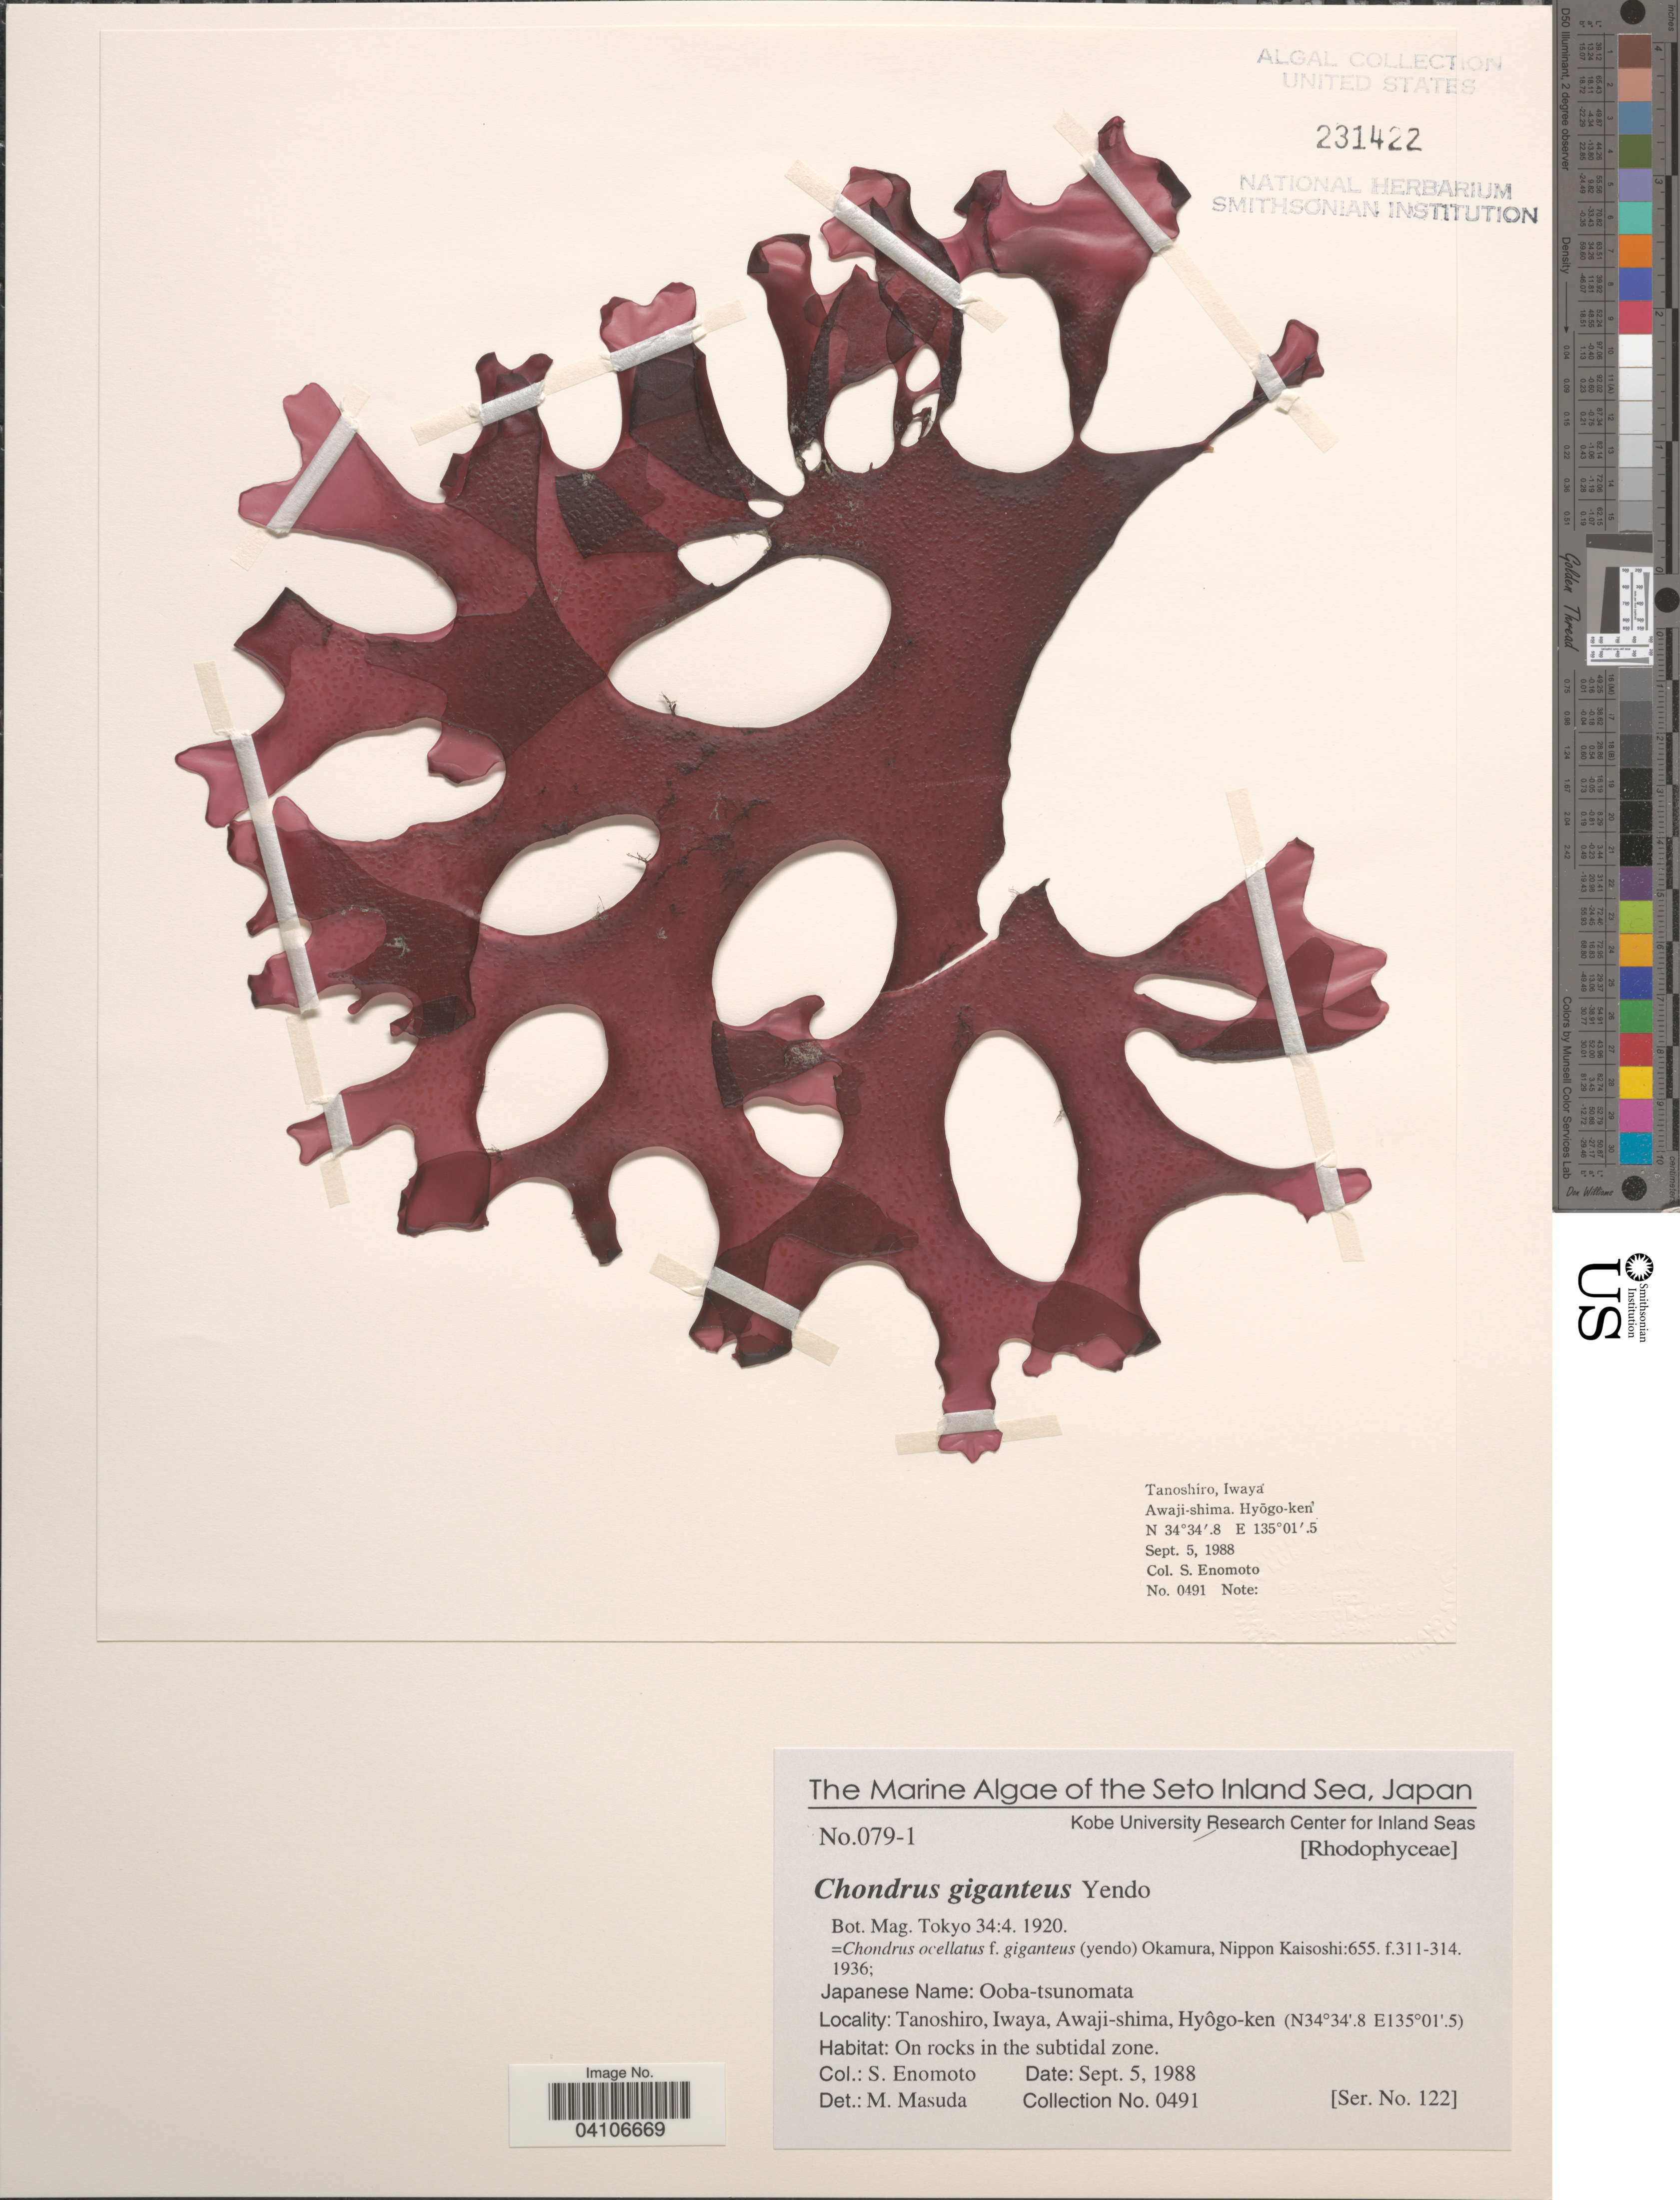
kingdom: Plantae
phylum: Rhodophyta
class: Florideophyceae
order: Gigartinales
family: Gigartinaceae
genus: Chondrus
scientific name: Chondrus giganteus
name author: Yendo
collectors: S. Enomoto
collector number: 0491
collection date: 1988-09-05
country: Japan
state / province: Hyogo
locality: The Seto Inland Sea. Tanoshiro, Iwaya, Awaji-shima, Hyôgo-ken.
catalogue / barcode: US 231422